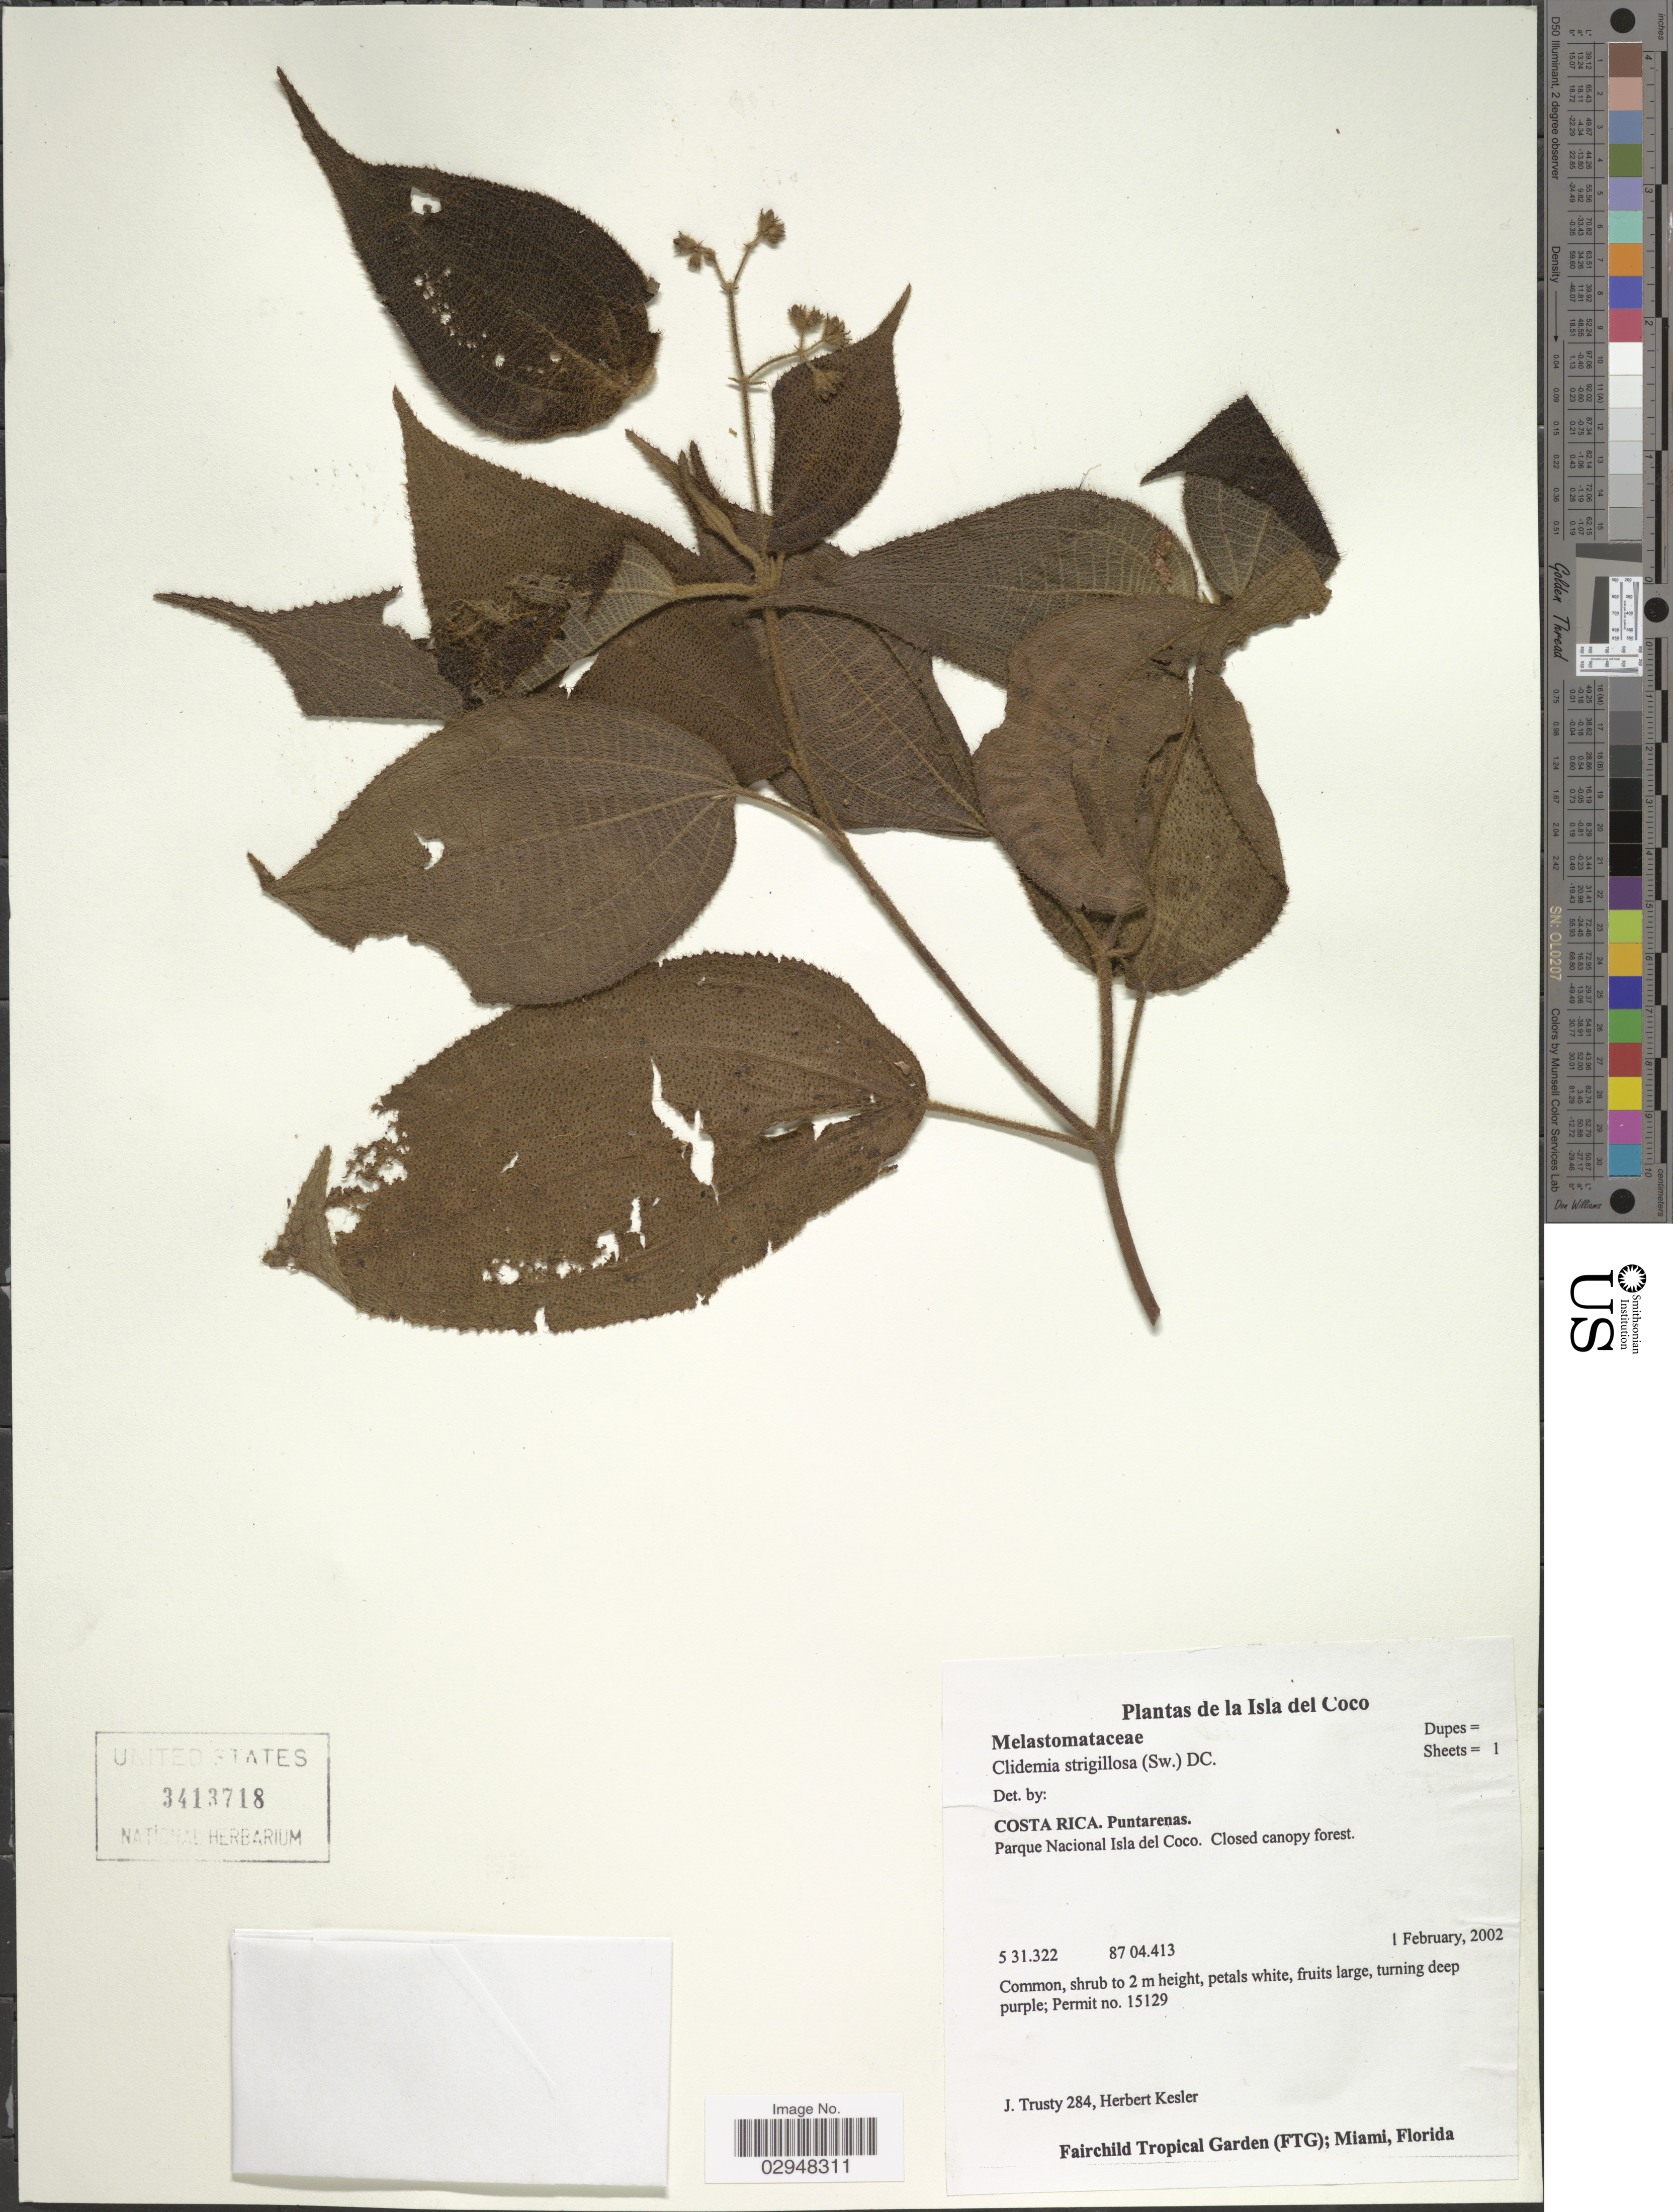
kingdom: Plantae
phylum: Tracheophyta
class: Magnoliopsida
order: Myrtales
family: Melastomataceae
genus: Clidemia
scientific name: Clidemia strigillosa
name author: (Sw.) DC.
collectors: J. Trusty & H. Kesler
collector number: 284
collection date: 2002-02-01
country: Costa Rica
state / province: Puntarenas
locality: Parque Nacional Isla del Coco.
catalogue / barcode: US 3413718